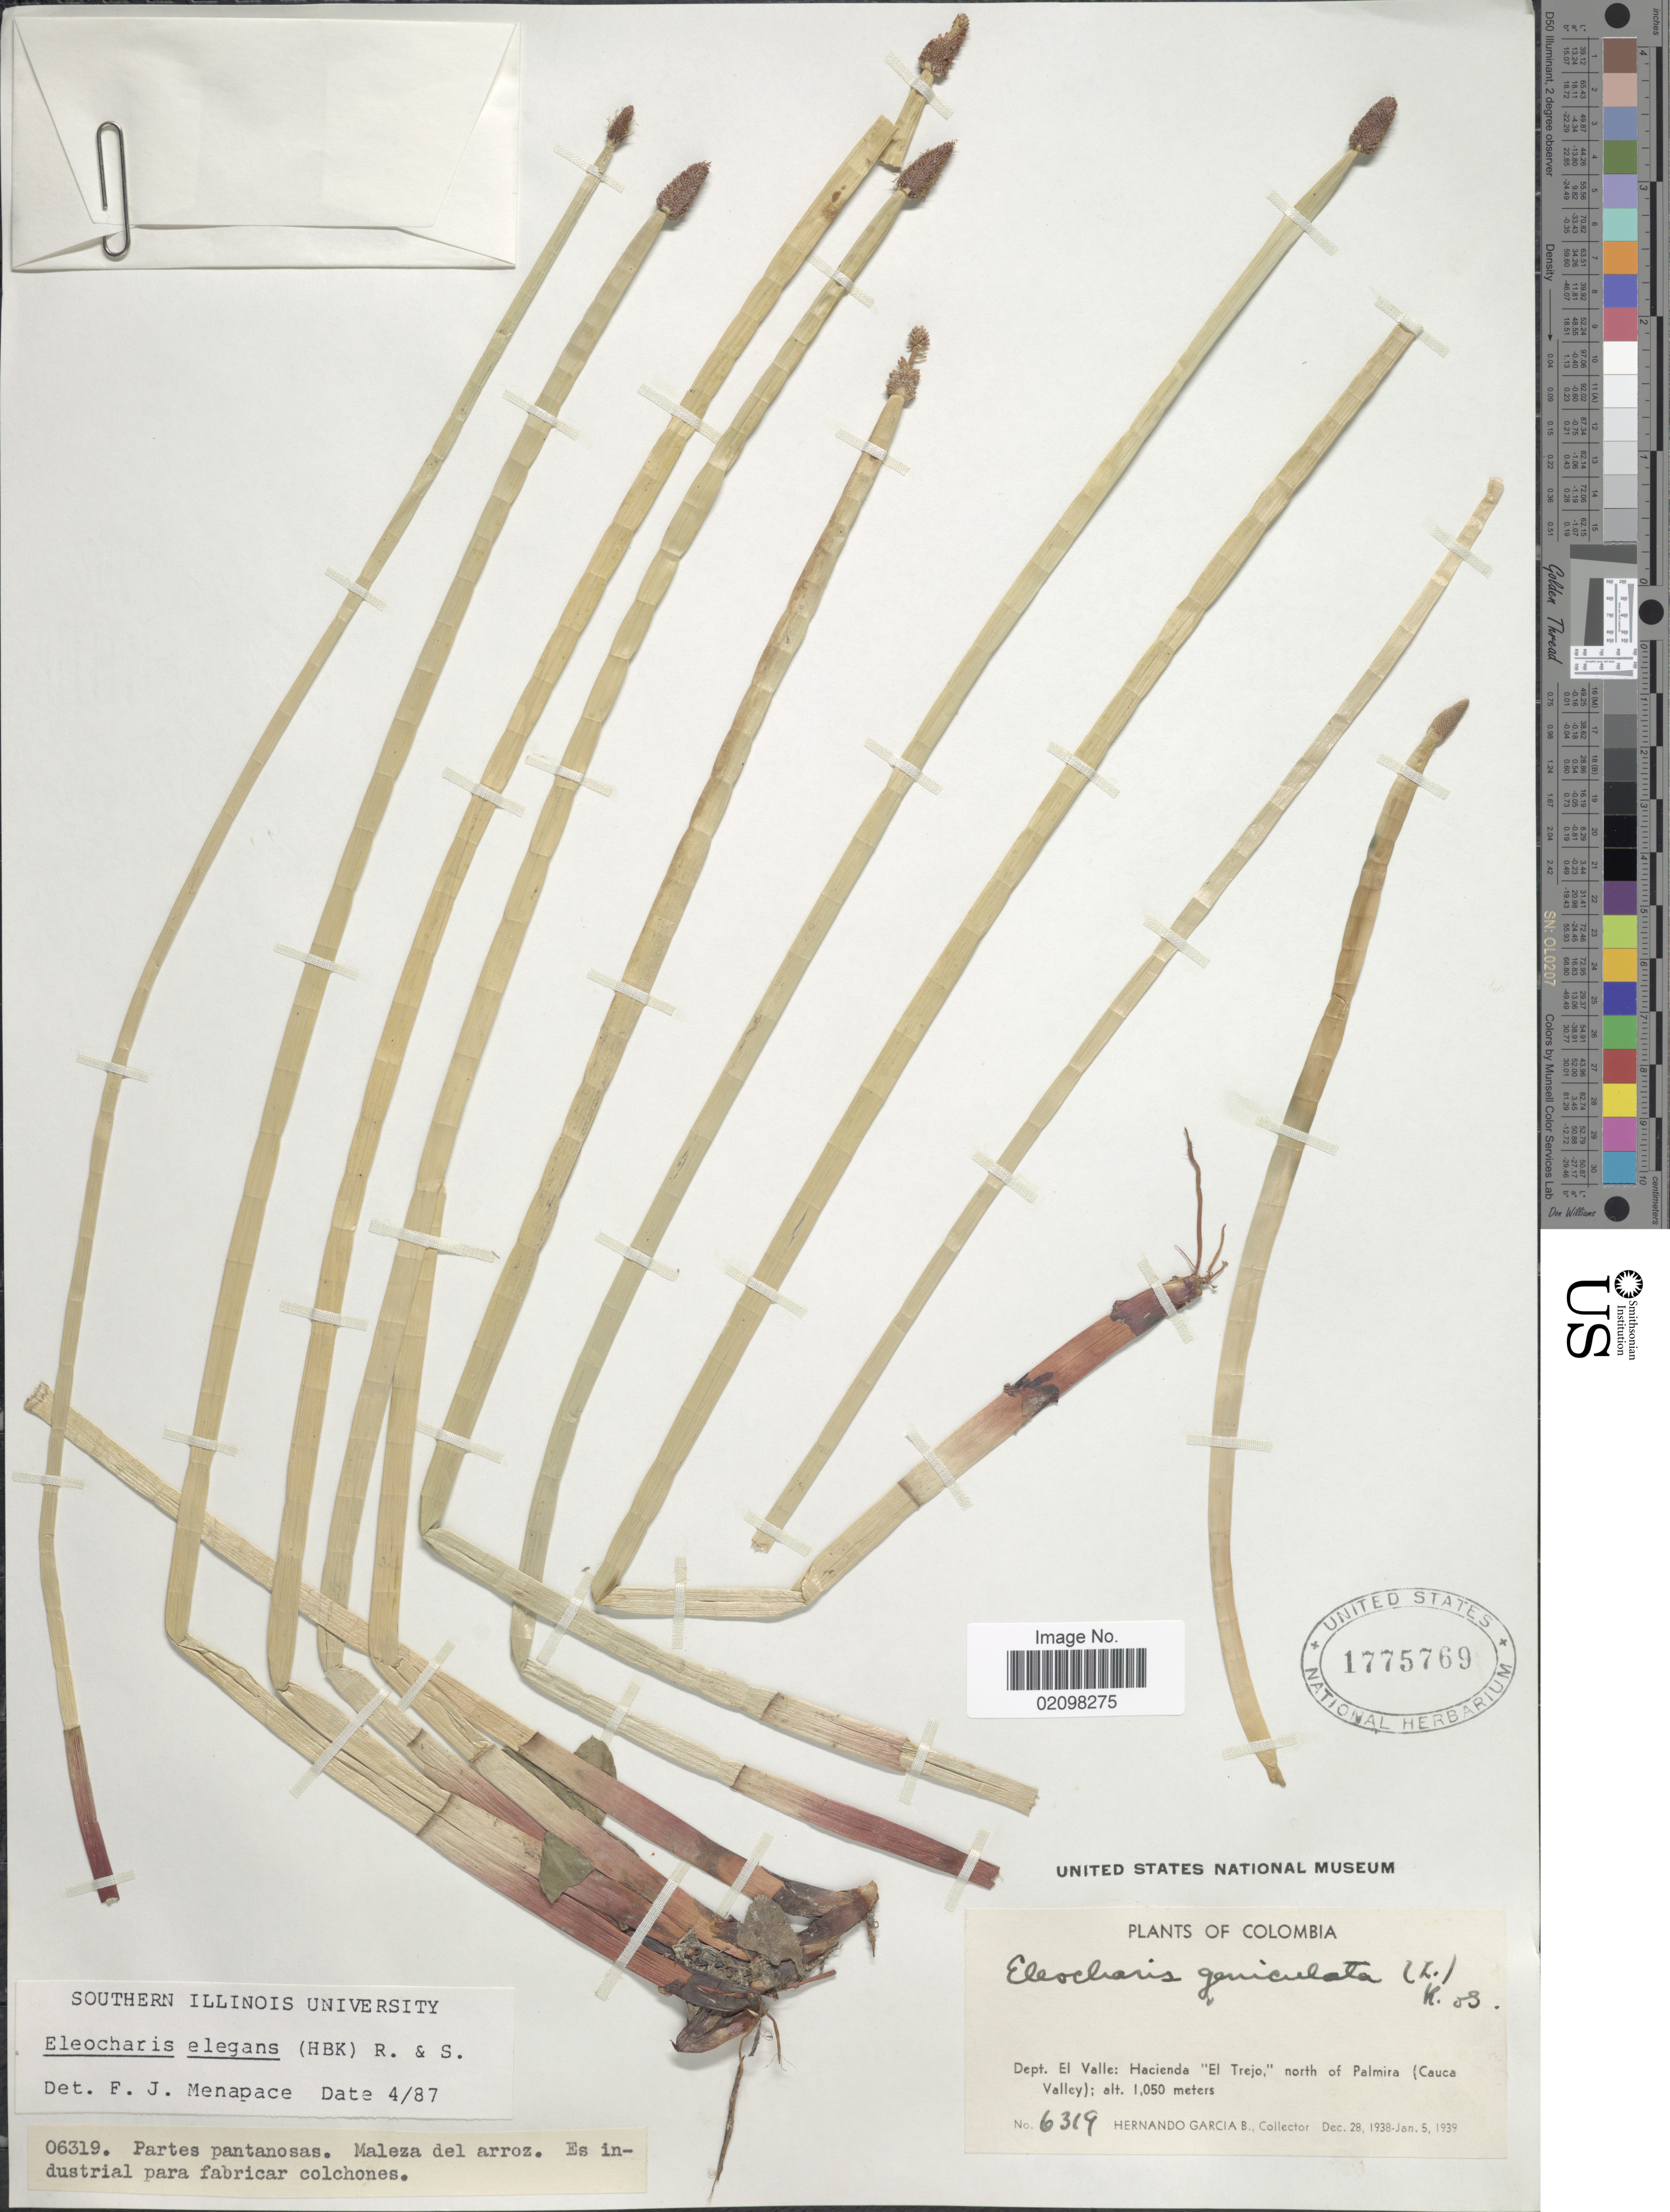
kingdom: Plantae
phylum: Tracheophyta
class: Liliopsida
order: Poales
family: Cyperaceae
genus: Eleocharis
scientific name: Eleocharis elegans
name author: (Kunth) Roem. & Schult.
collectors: H. García Barriga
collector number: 6319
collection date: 1938-12-28/1939-01-05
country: Colombia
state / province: Valle del Cauca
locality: Dept. El Valle: Hacienda "El Trejo," north of Palmira (Cauca Valley)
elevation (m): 1050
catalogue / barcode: US 1775769